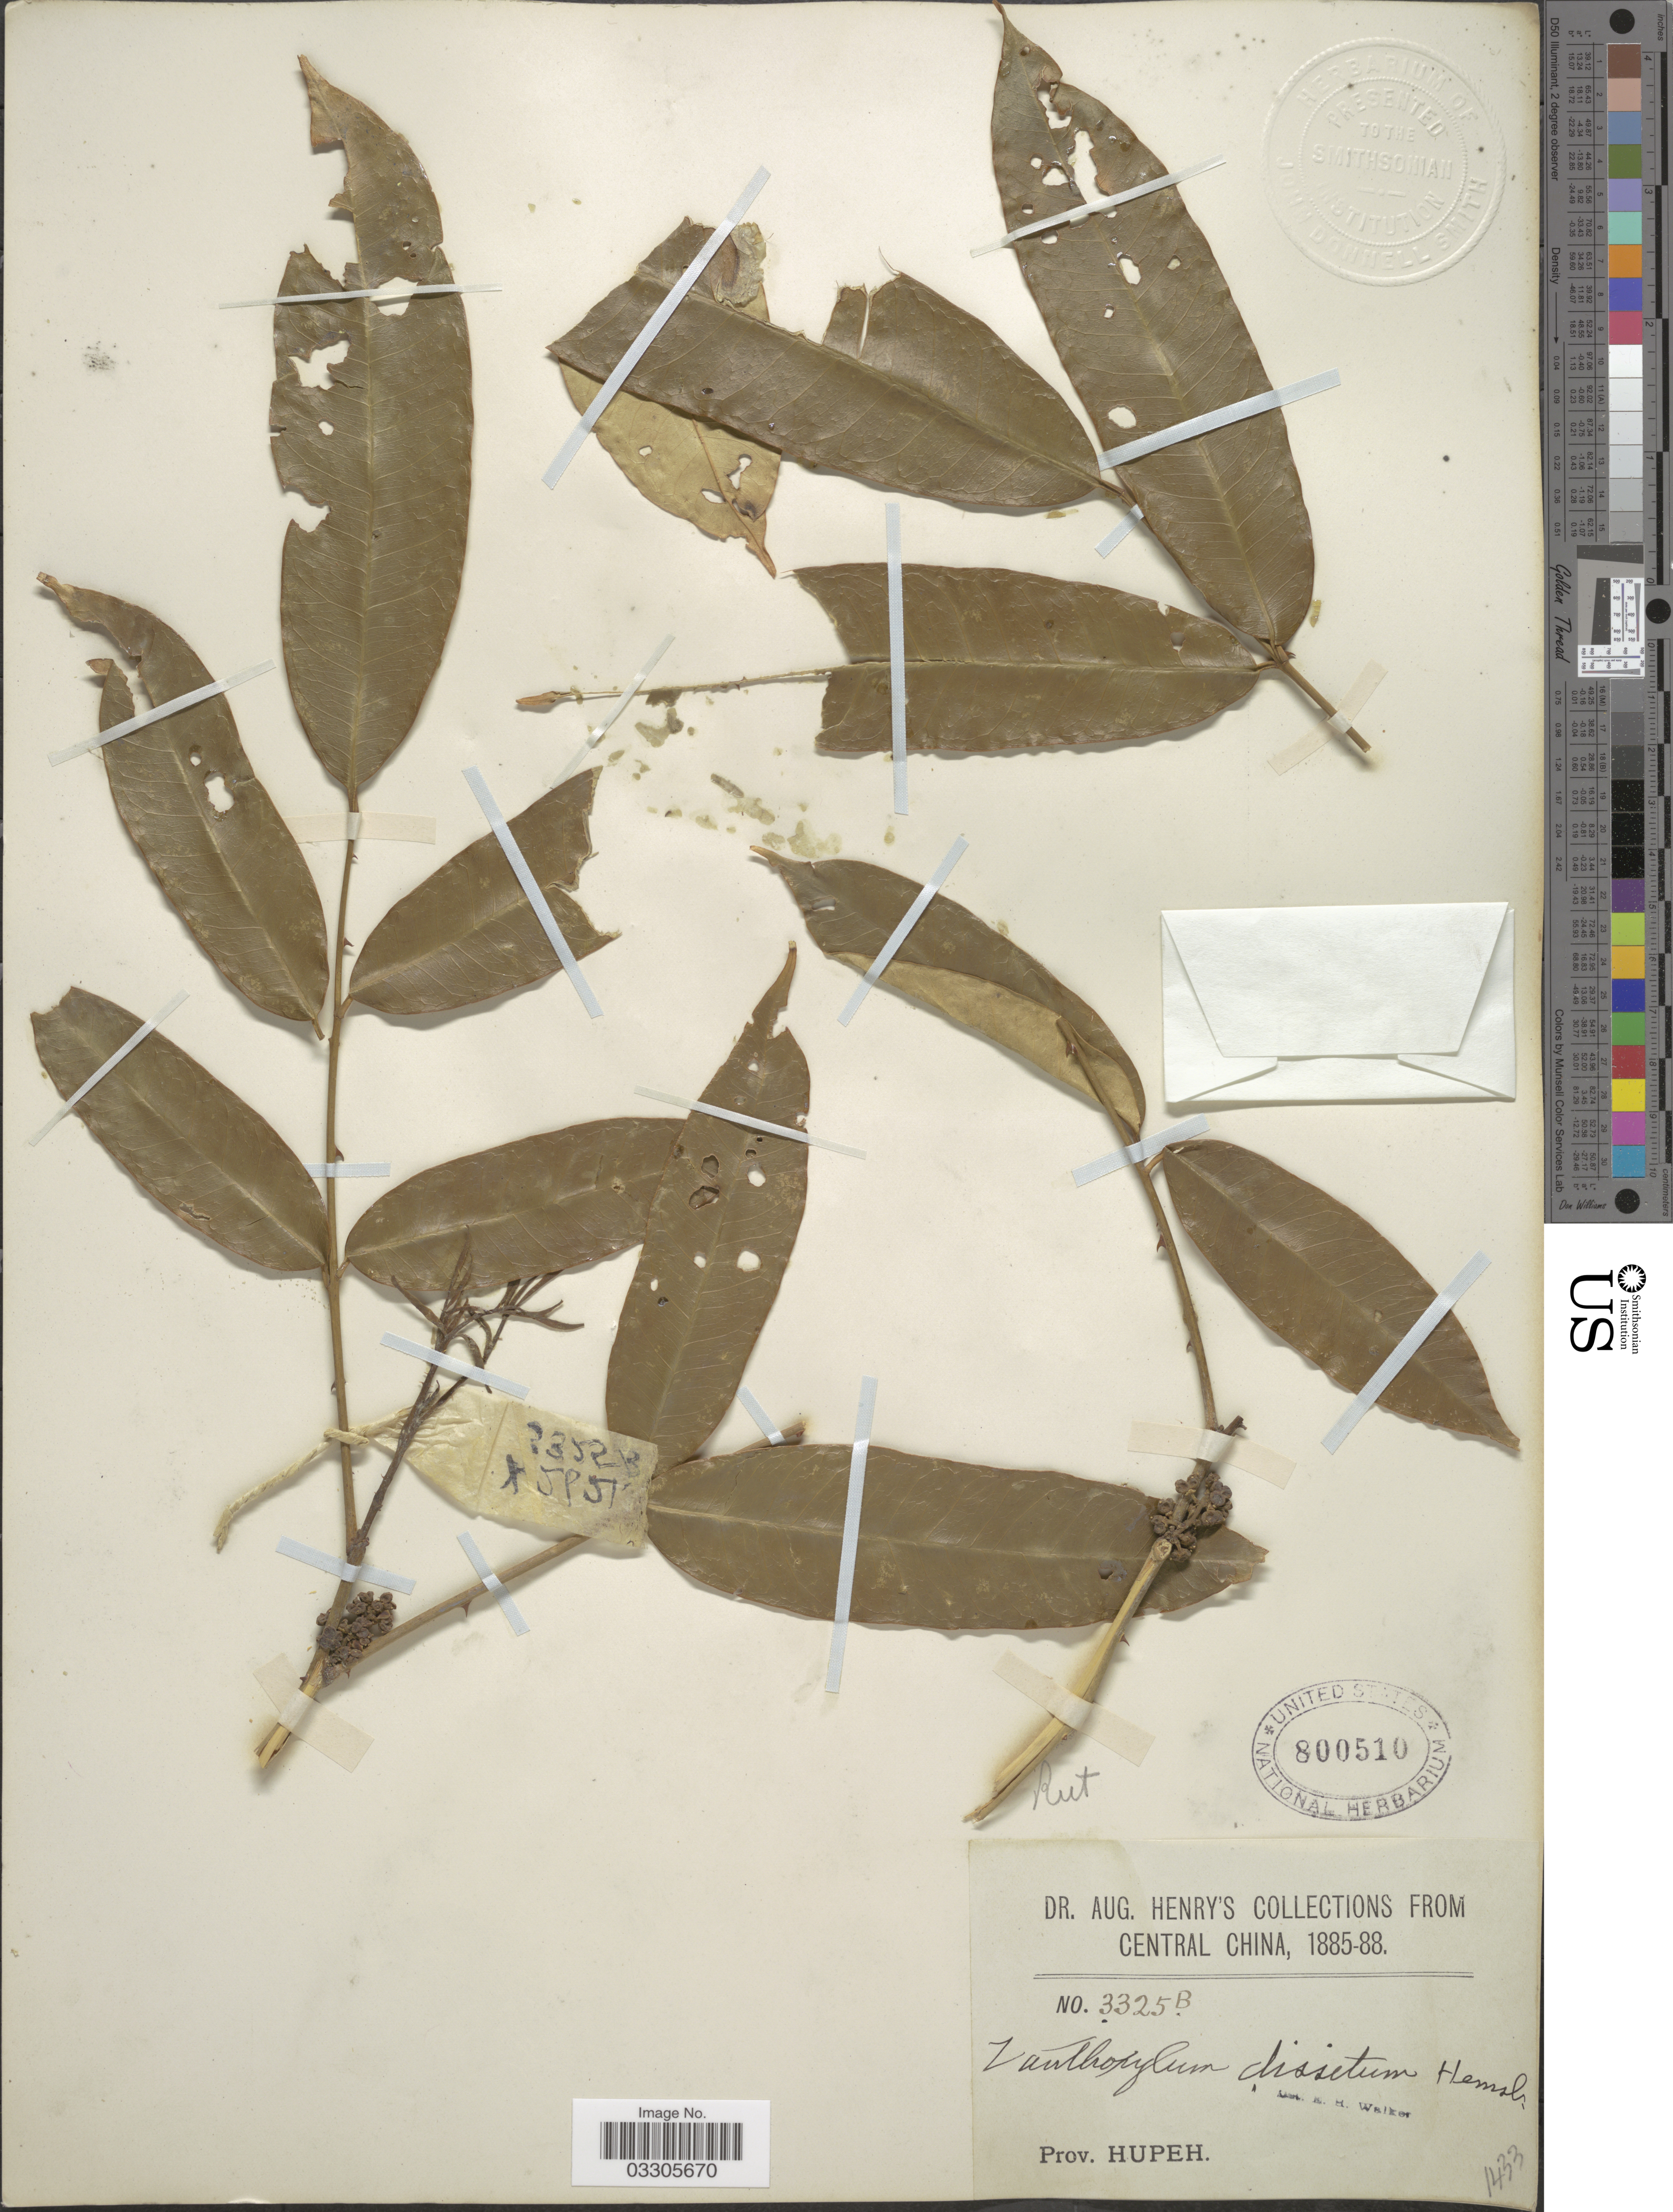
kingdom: Plantae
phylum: Tracheophyta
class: Magnoliopsida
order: Sapindales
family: Rutaceae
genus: Zanthoxylum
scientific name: Zanthoxylum dissitum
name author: Hemsl.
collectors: A. Henry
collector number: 3325 B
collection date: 1885/1888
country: China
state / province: Hubei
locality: Central China, Prov. Hupeh.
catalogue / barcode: US 800510